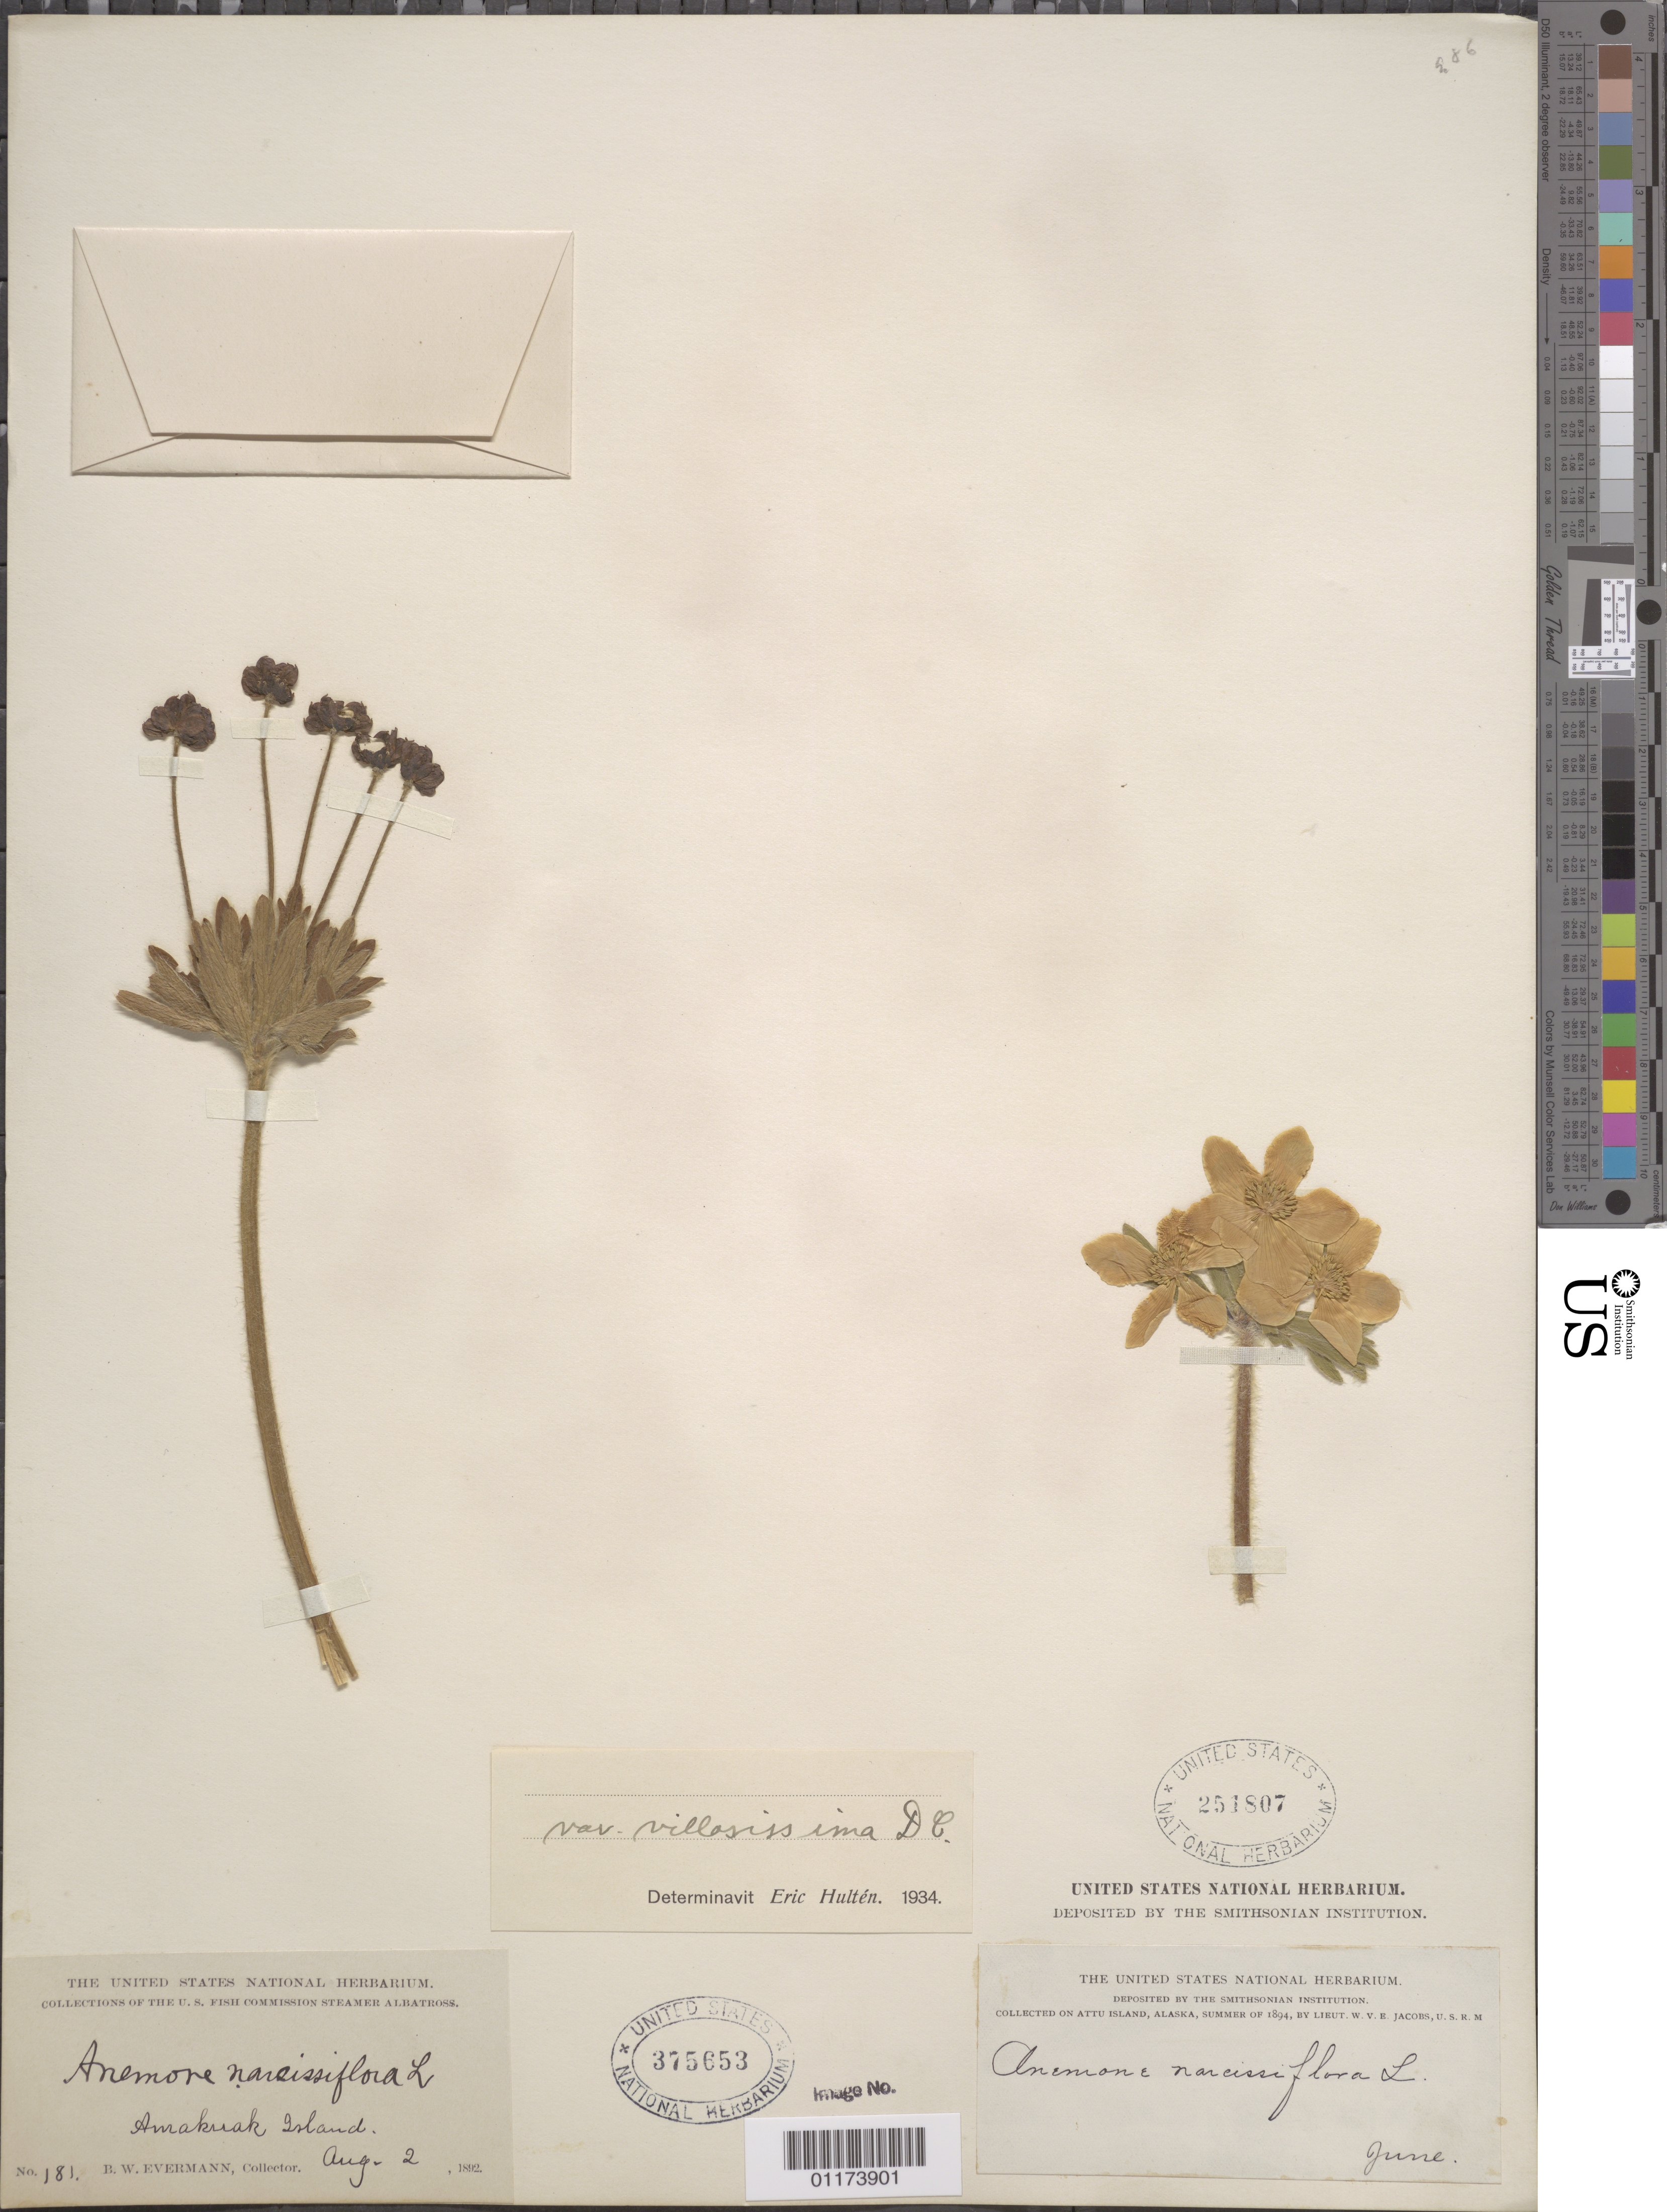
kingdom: Plantae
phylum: Tracheophyta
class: Magnoliopsida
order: Ranunculales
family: Ranunculaceae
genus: Anemone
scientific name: Anemone narcissiflora var. villosissima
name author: DC.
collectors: -. Jacob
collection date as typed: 1894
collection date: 1894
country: United States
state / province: Alaska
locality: Attu Island.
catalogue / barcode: US 251807-2